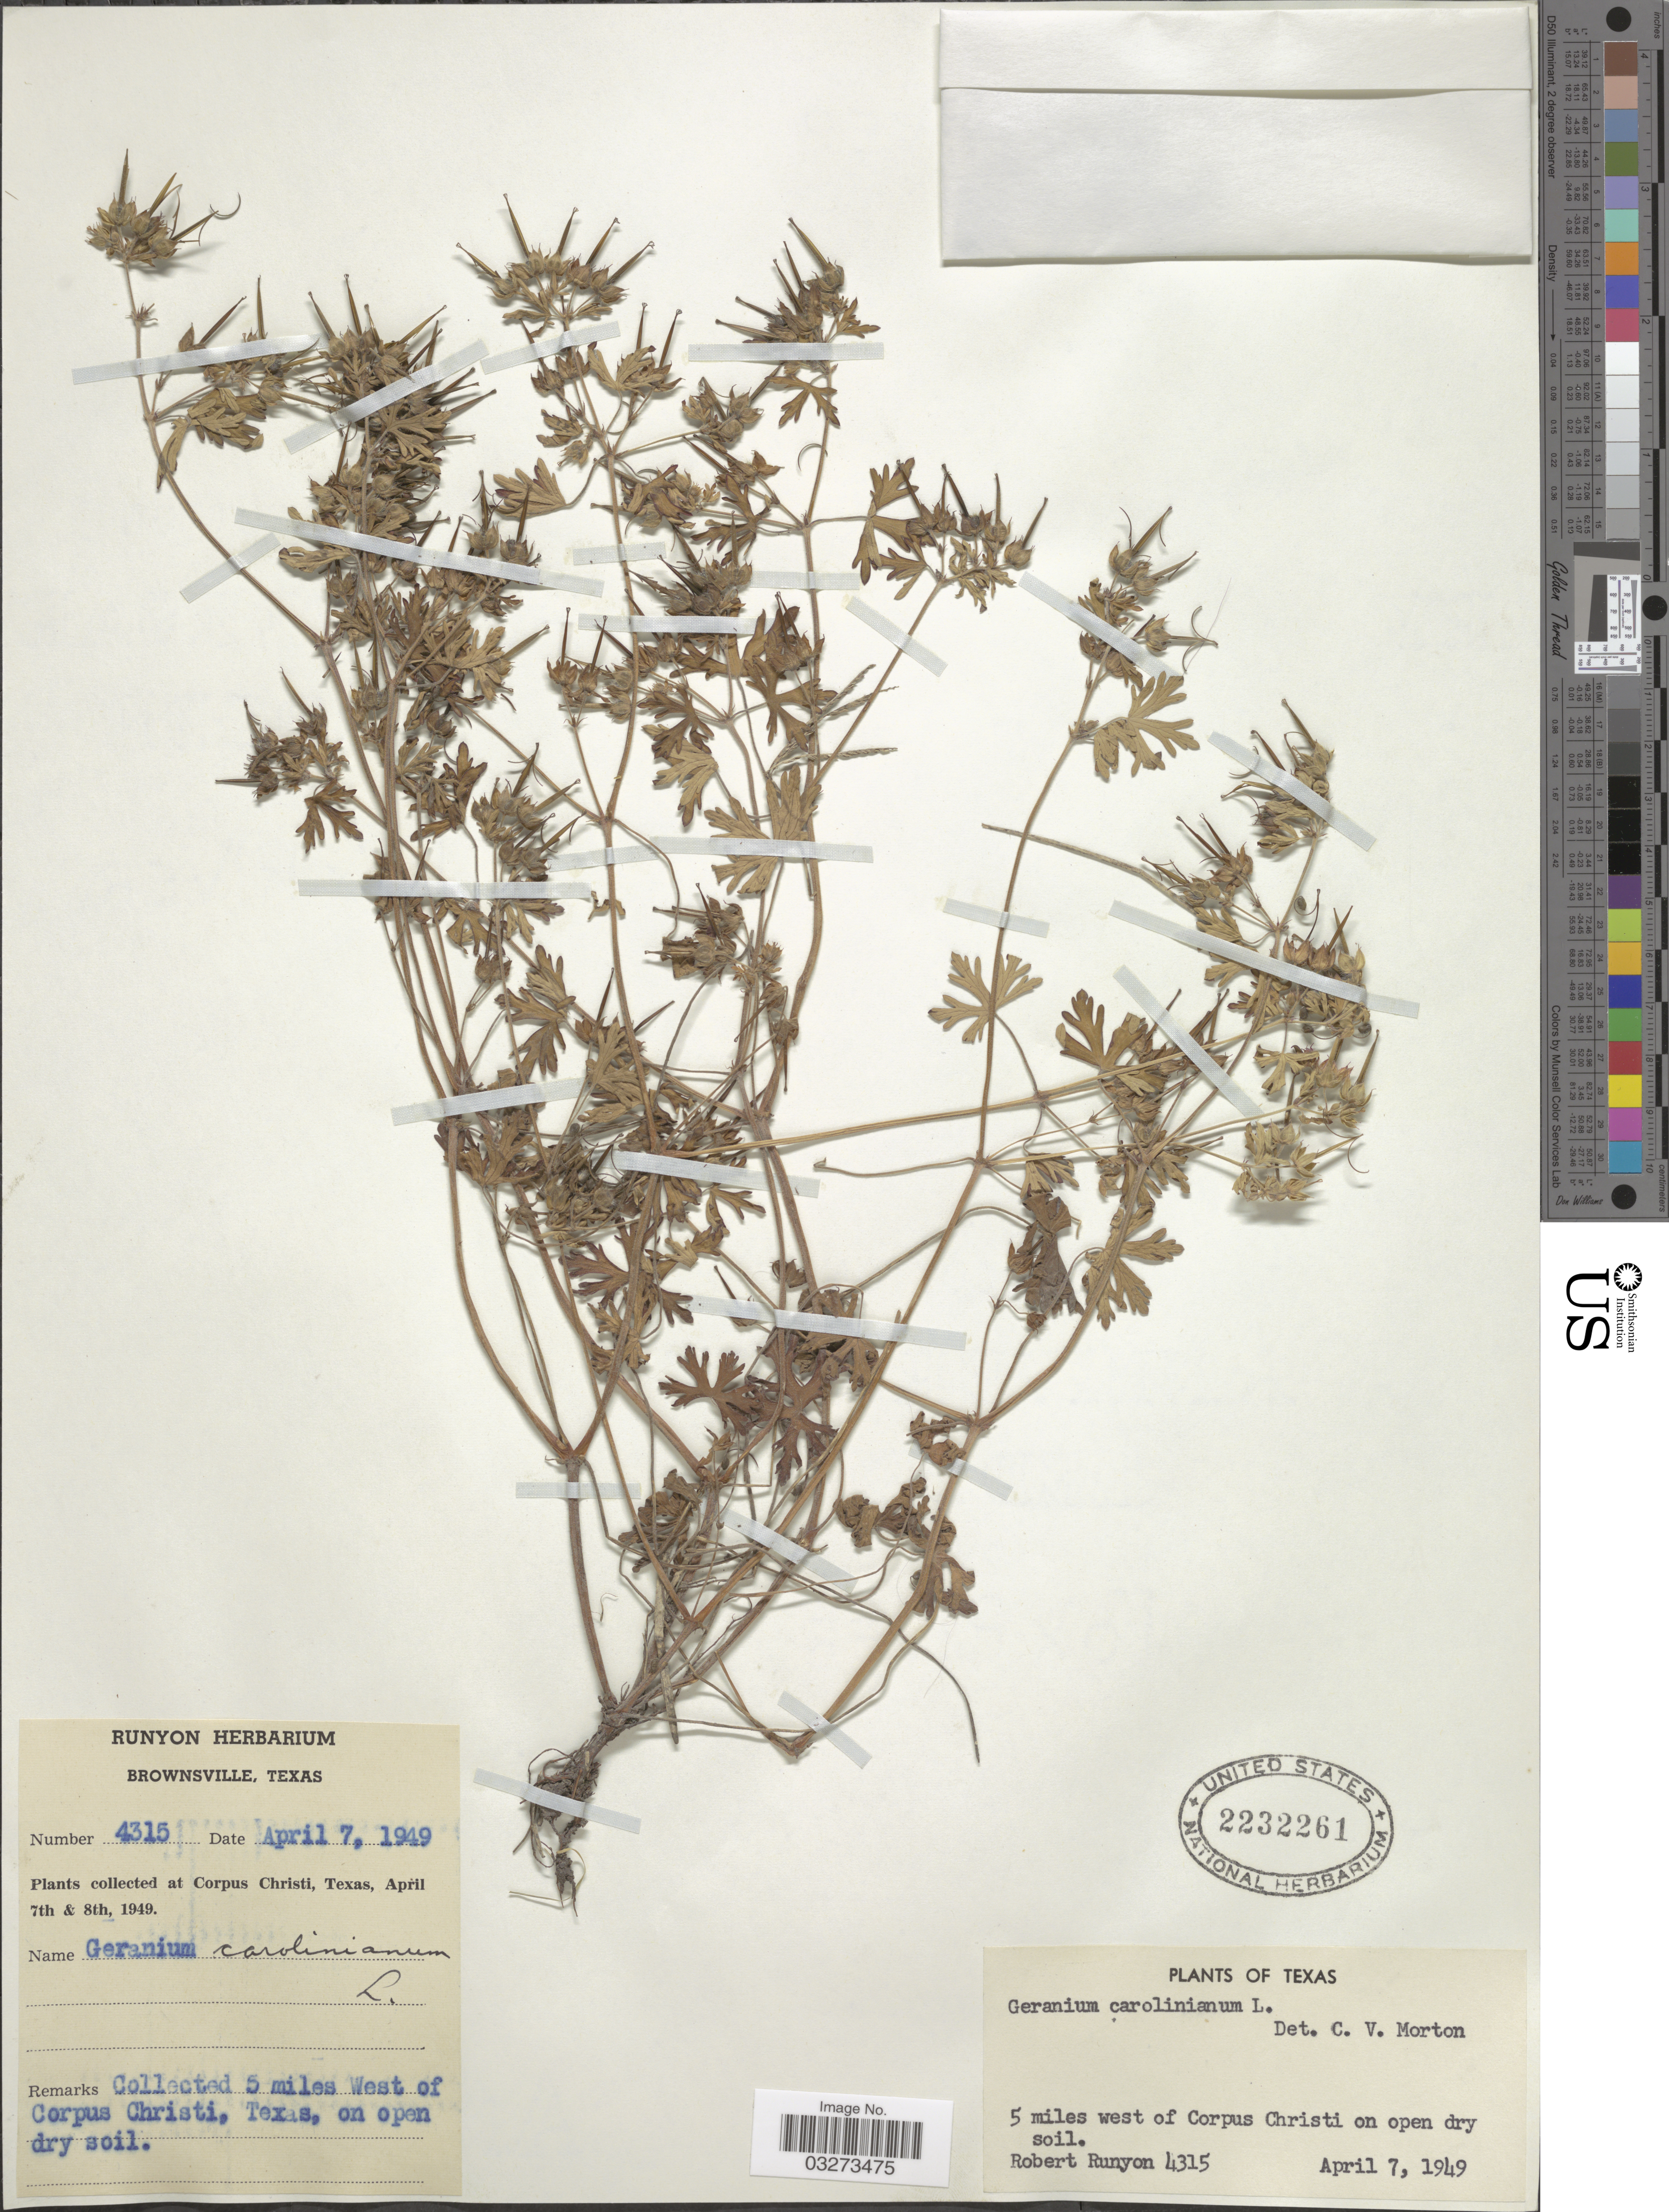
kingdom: Plantae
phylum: Tracheophyta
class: Magnoliopsida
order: Geraniales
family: Geraniaceae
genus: Geranium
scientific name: Geranium carolinianum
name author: L.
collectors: R. Runyon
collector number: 4315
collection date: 1949-04-07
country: United States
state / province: Texas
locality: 5 miles west of Corpus Christi on open dry soil.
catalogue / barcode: US 2232261